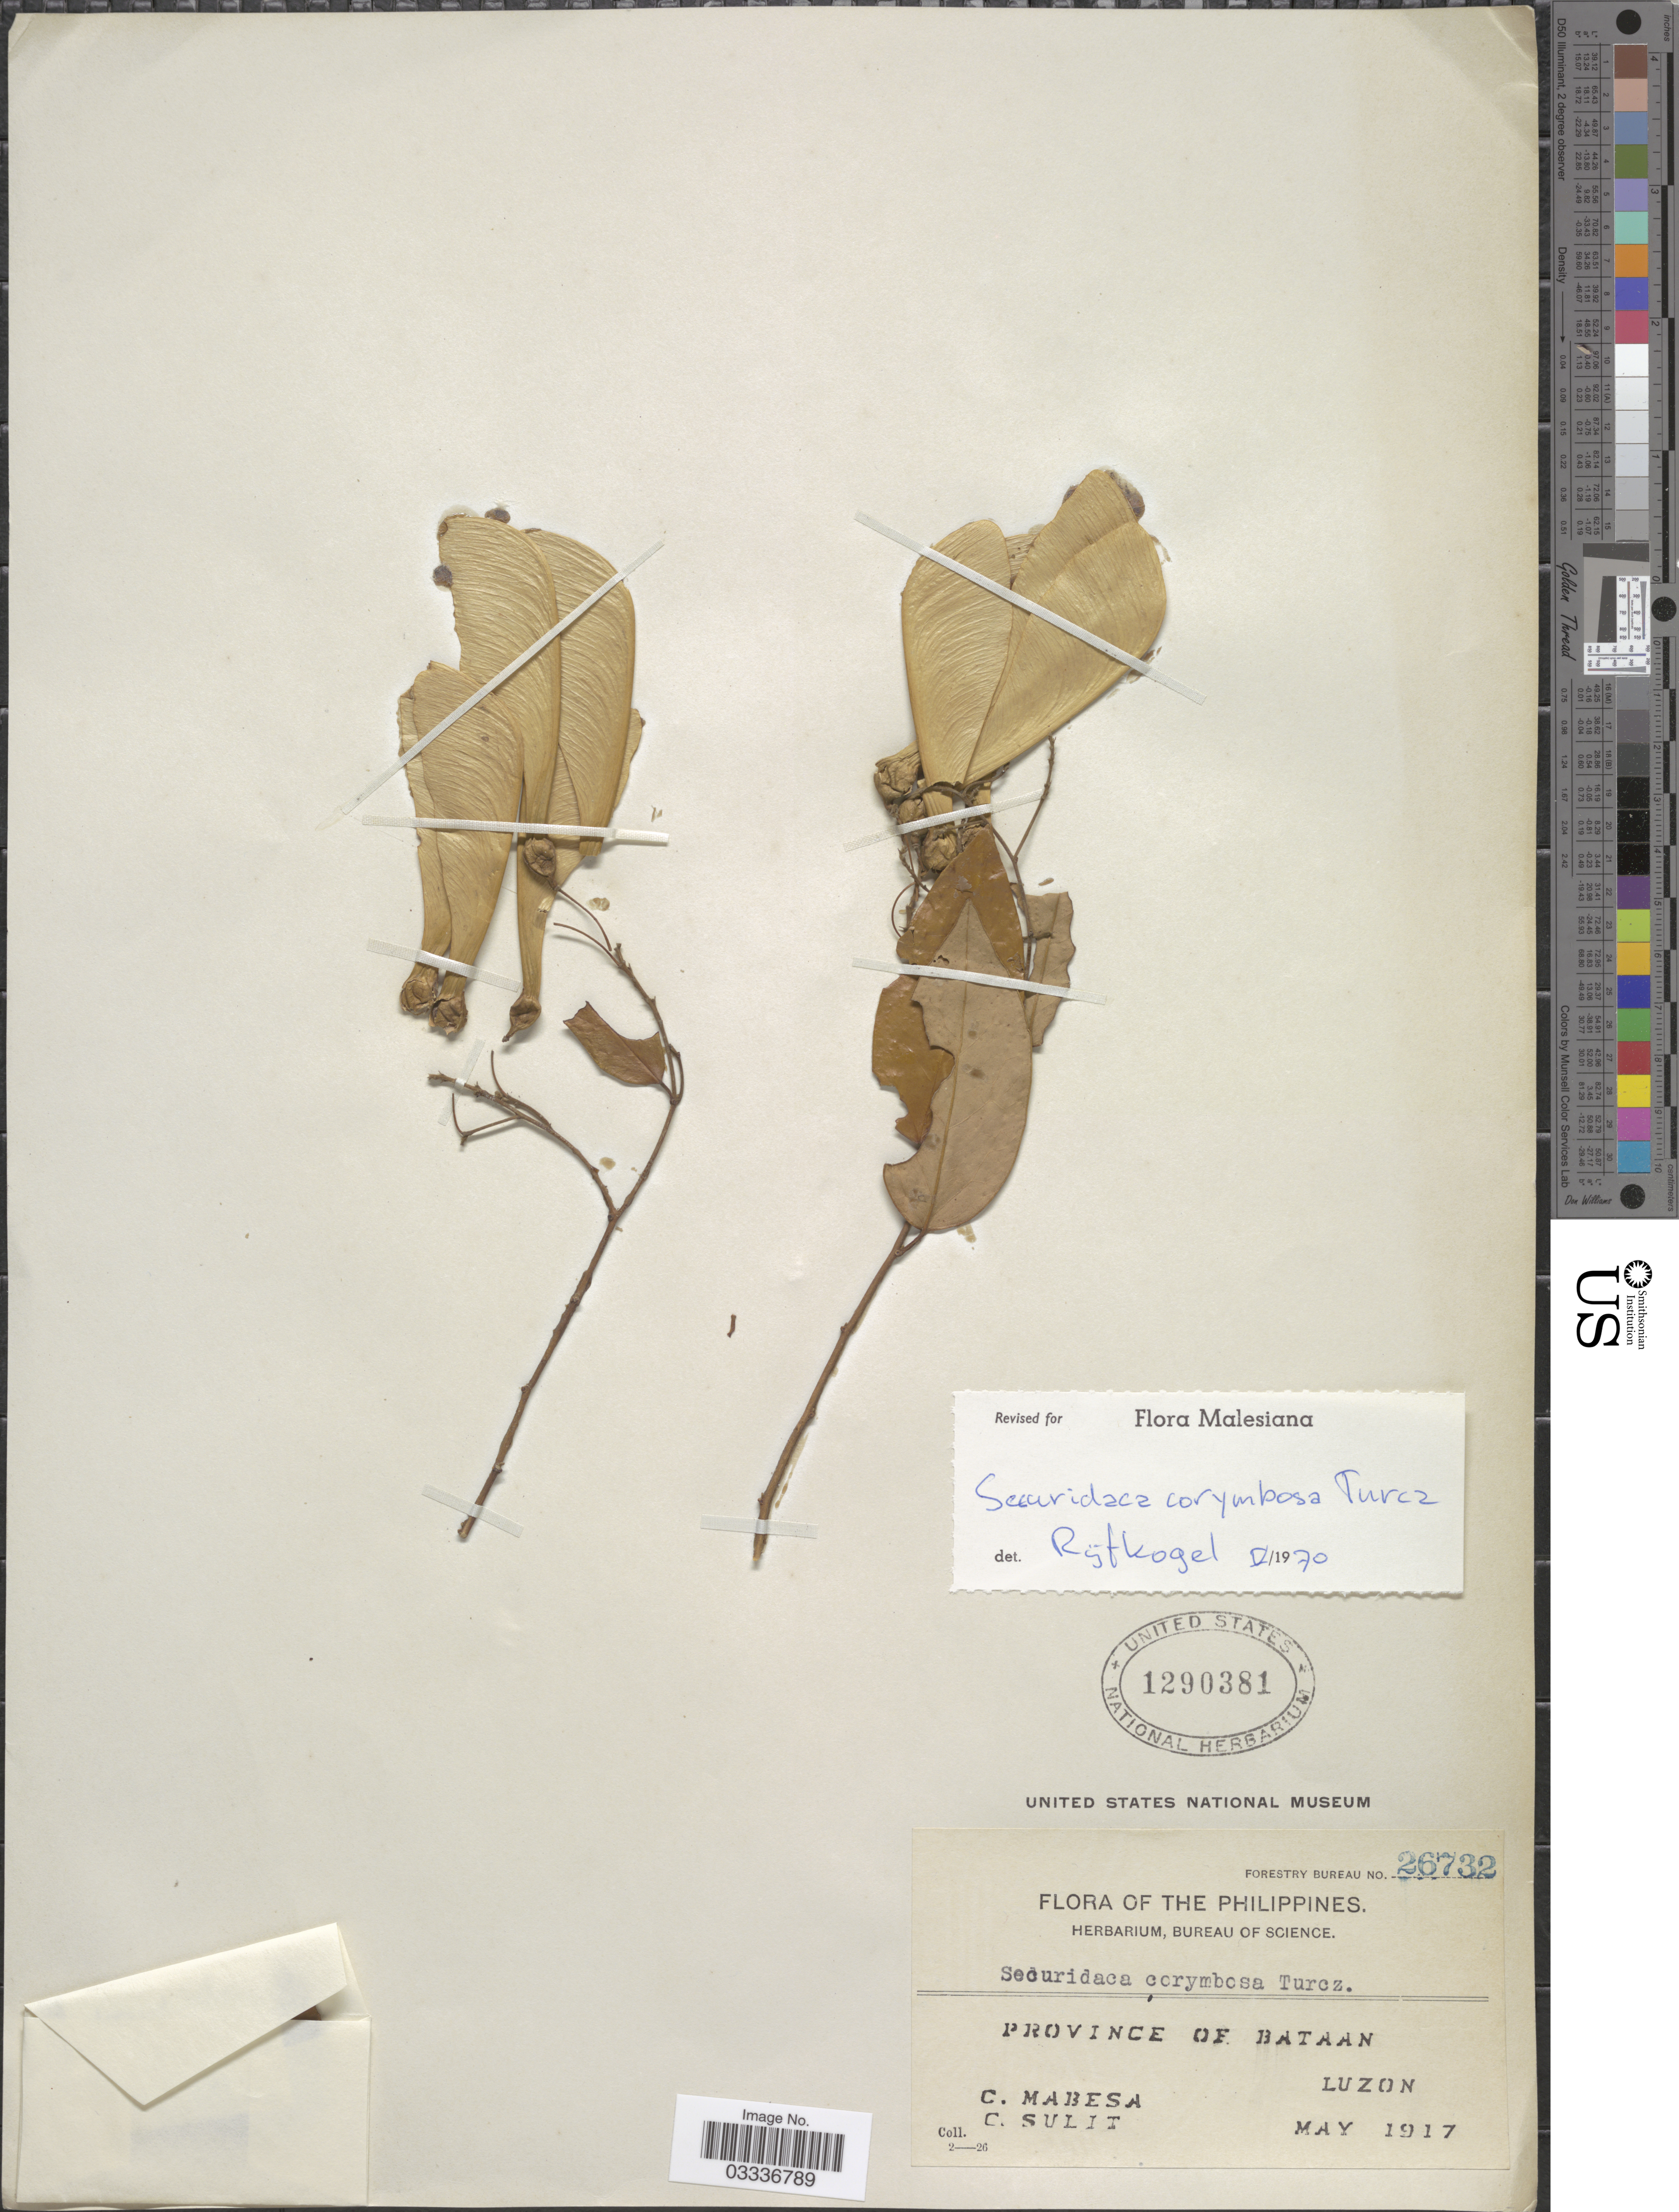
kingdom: Plantae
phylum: Tracheophyta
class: Magnoliopsida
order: Fabales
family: Polygalaceae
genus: Securidaca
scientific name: Securidaca corymbosa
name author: Turcz.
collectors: C. Mabesa & C. Sulit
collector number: Forestry Bureau 26732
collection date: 1917-05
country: Philippines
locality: Province of Bataan, Luzon.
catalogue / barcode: US 1290381